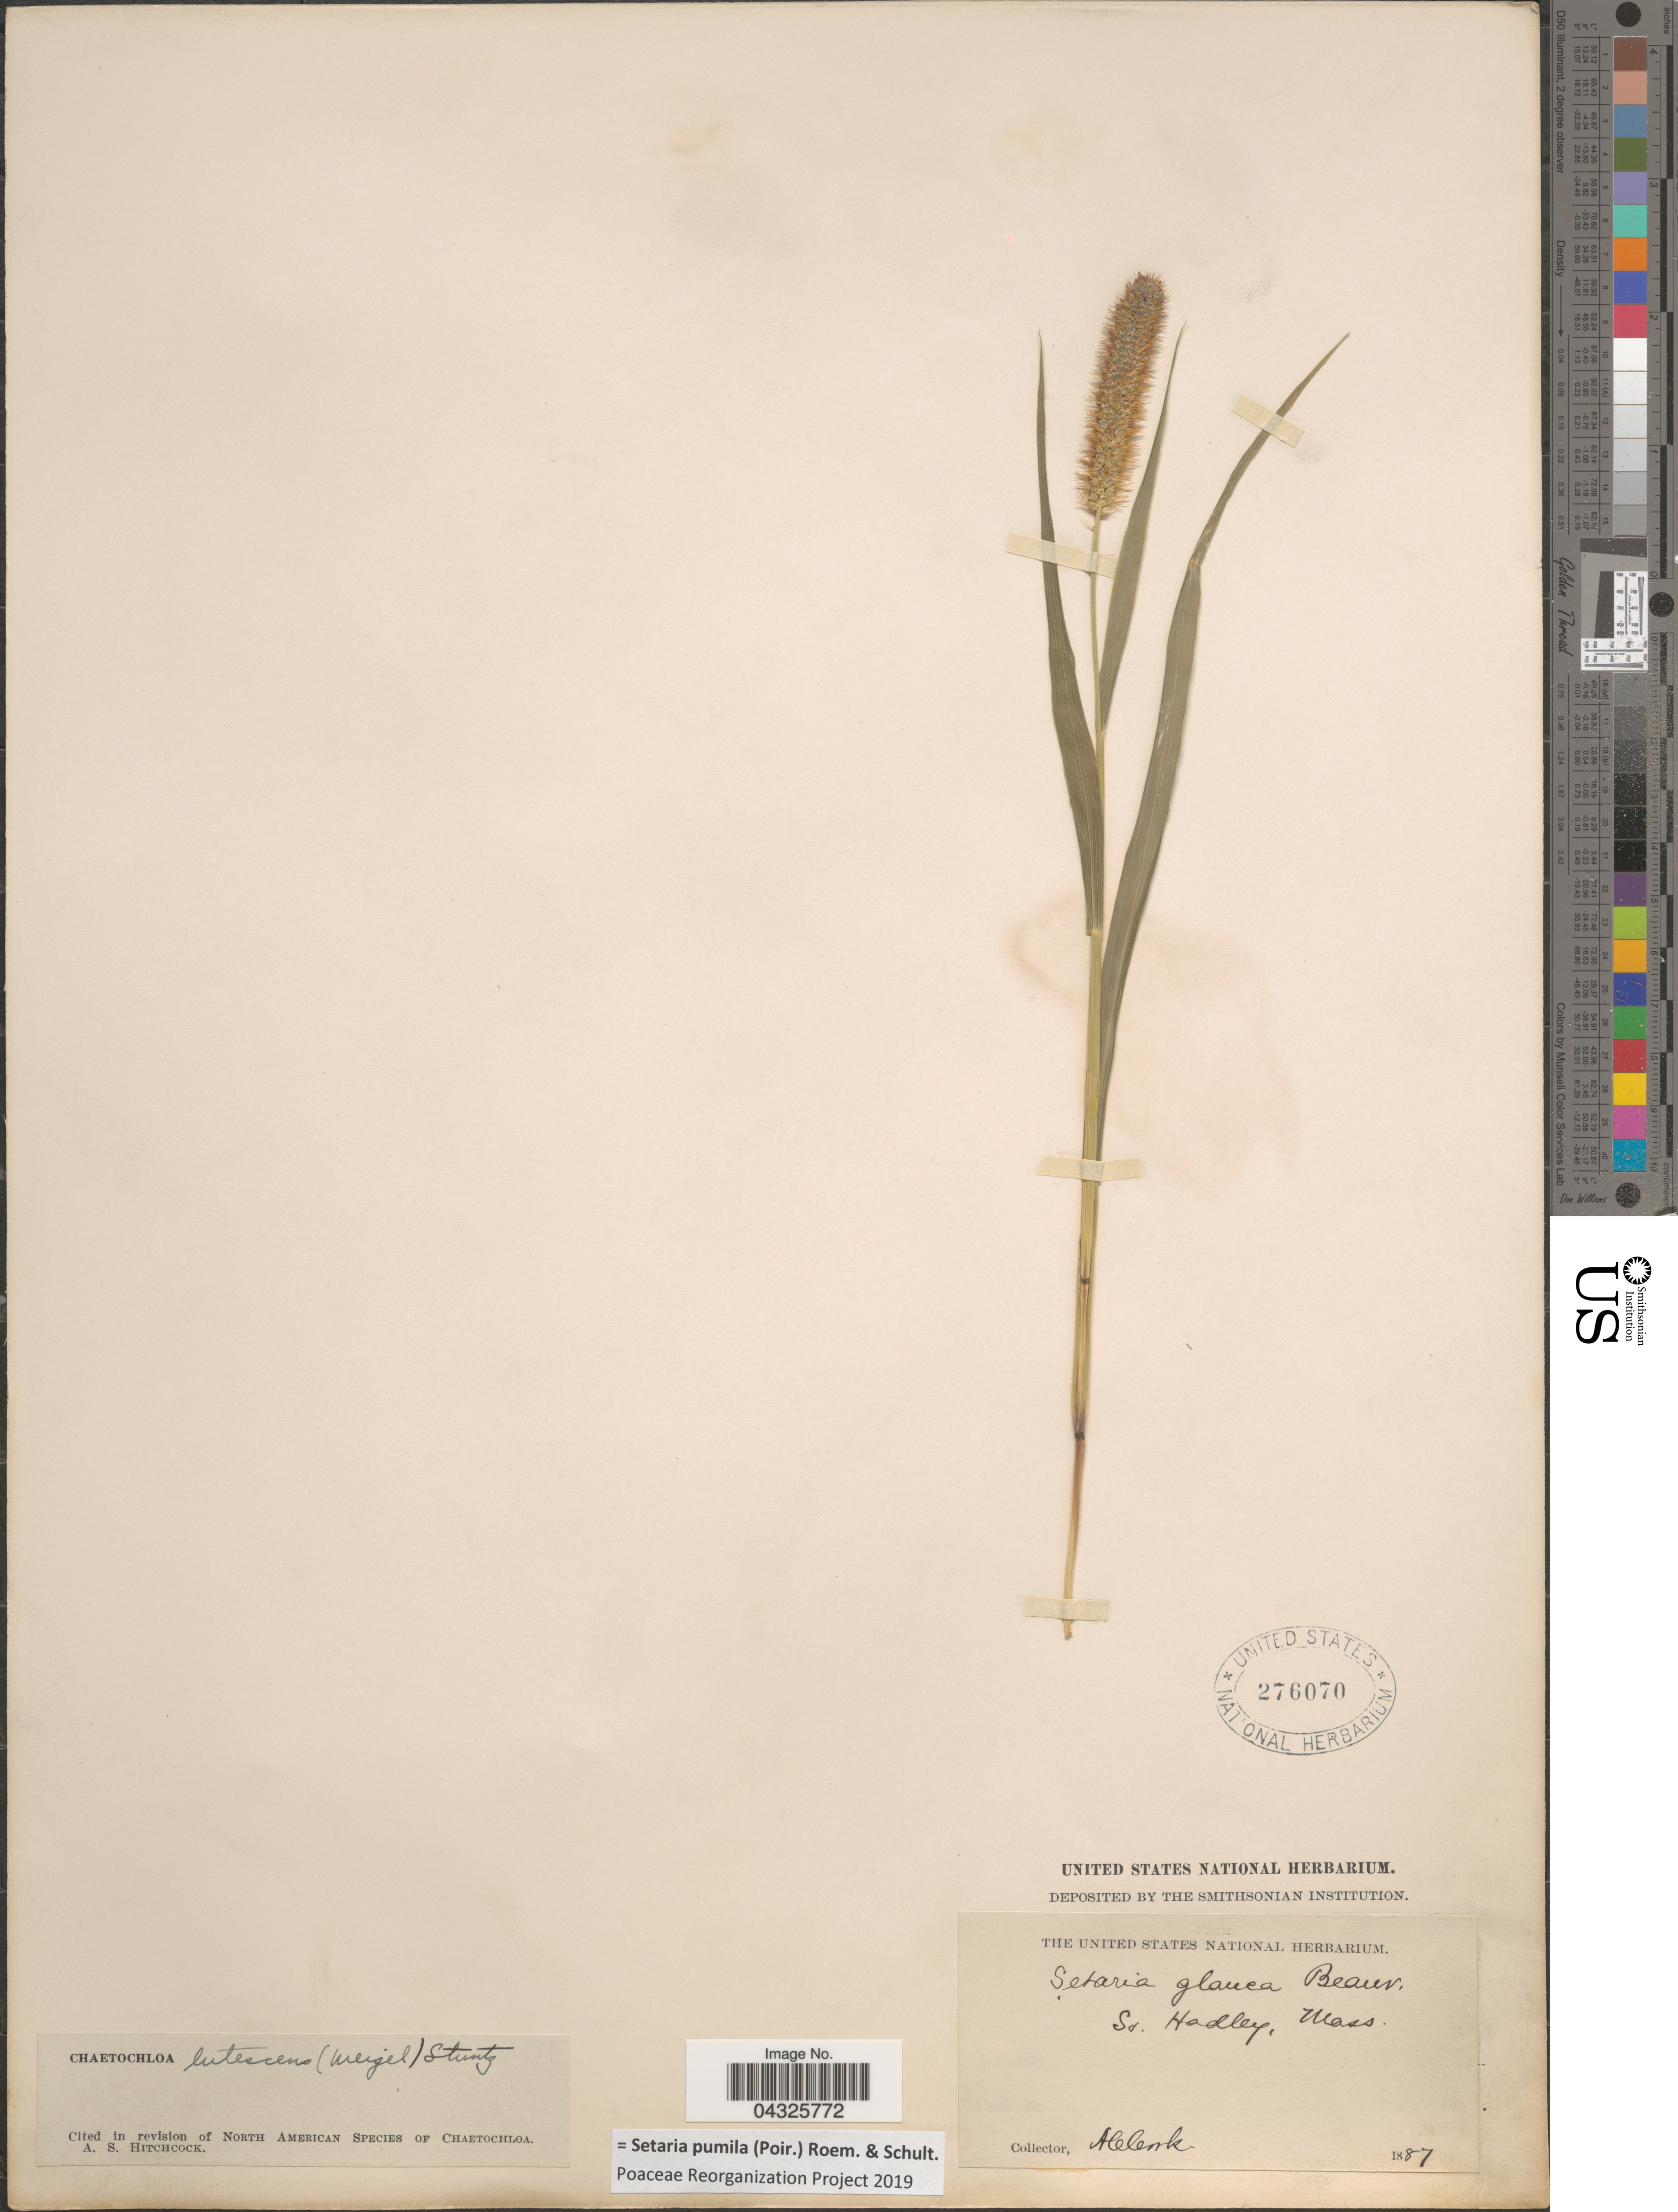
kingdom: Plantae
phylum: Tracheophyta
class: Liliopsida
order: Poales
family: Poaceae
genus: Setaria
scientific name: Setaria pumila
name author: (Poir.) Roem. & Schult.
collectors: A. Cook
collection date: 1887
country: United States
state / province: Massachusetts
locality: So. Hadley.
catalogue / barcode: US 276070